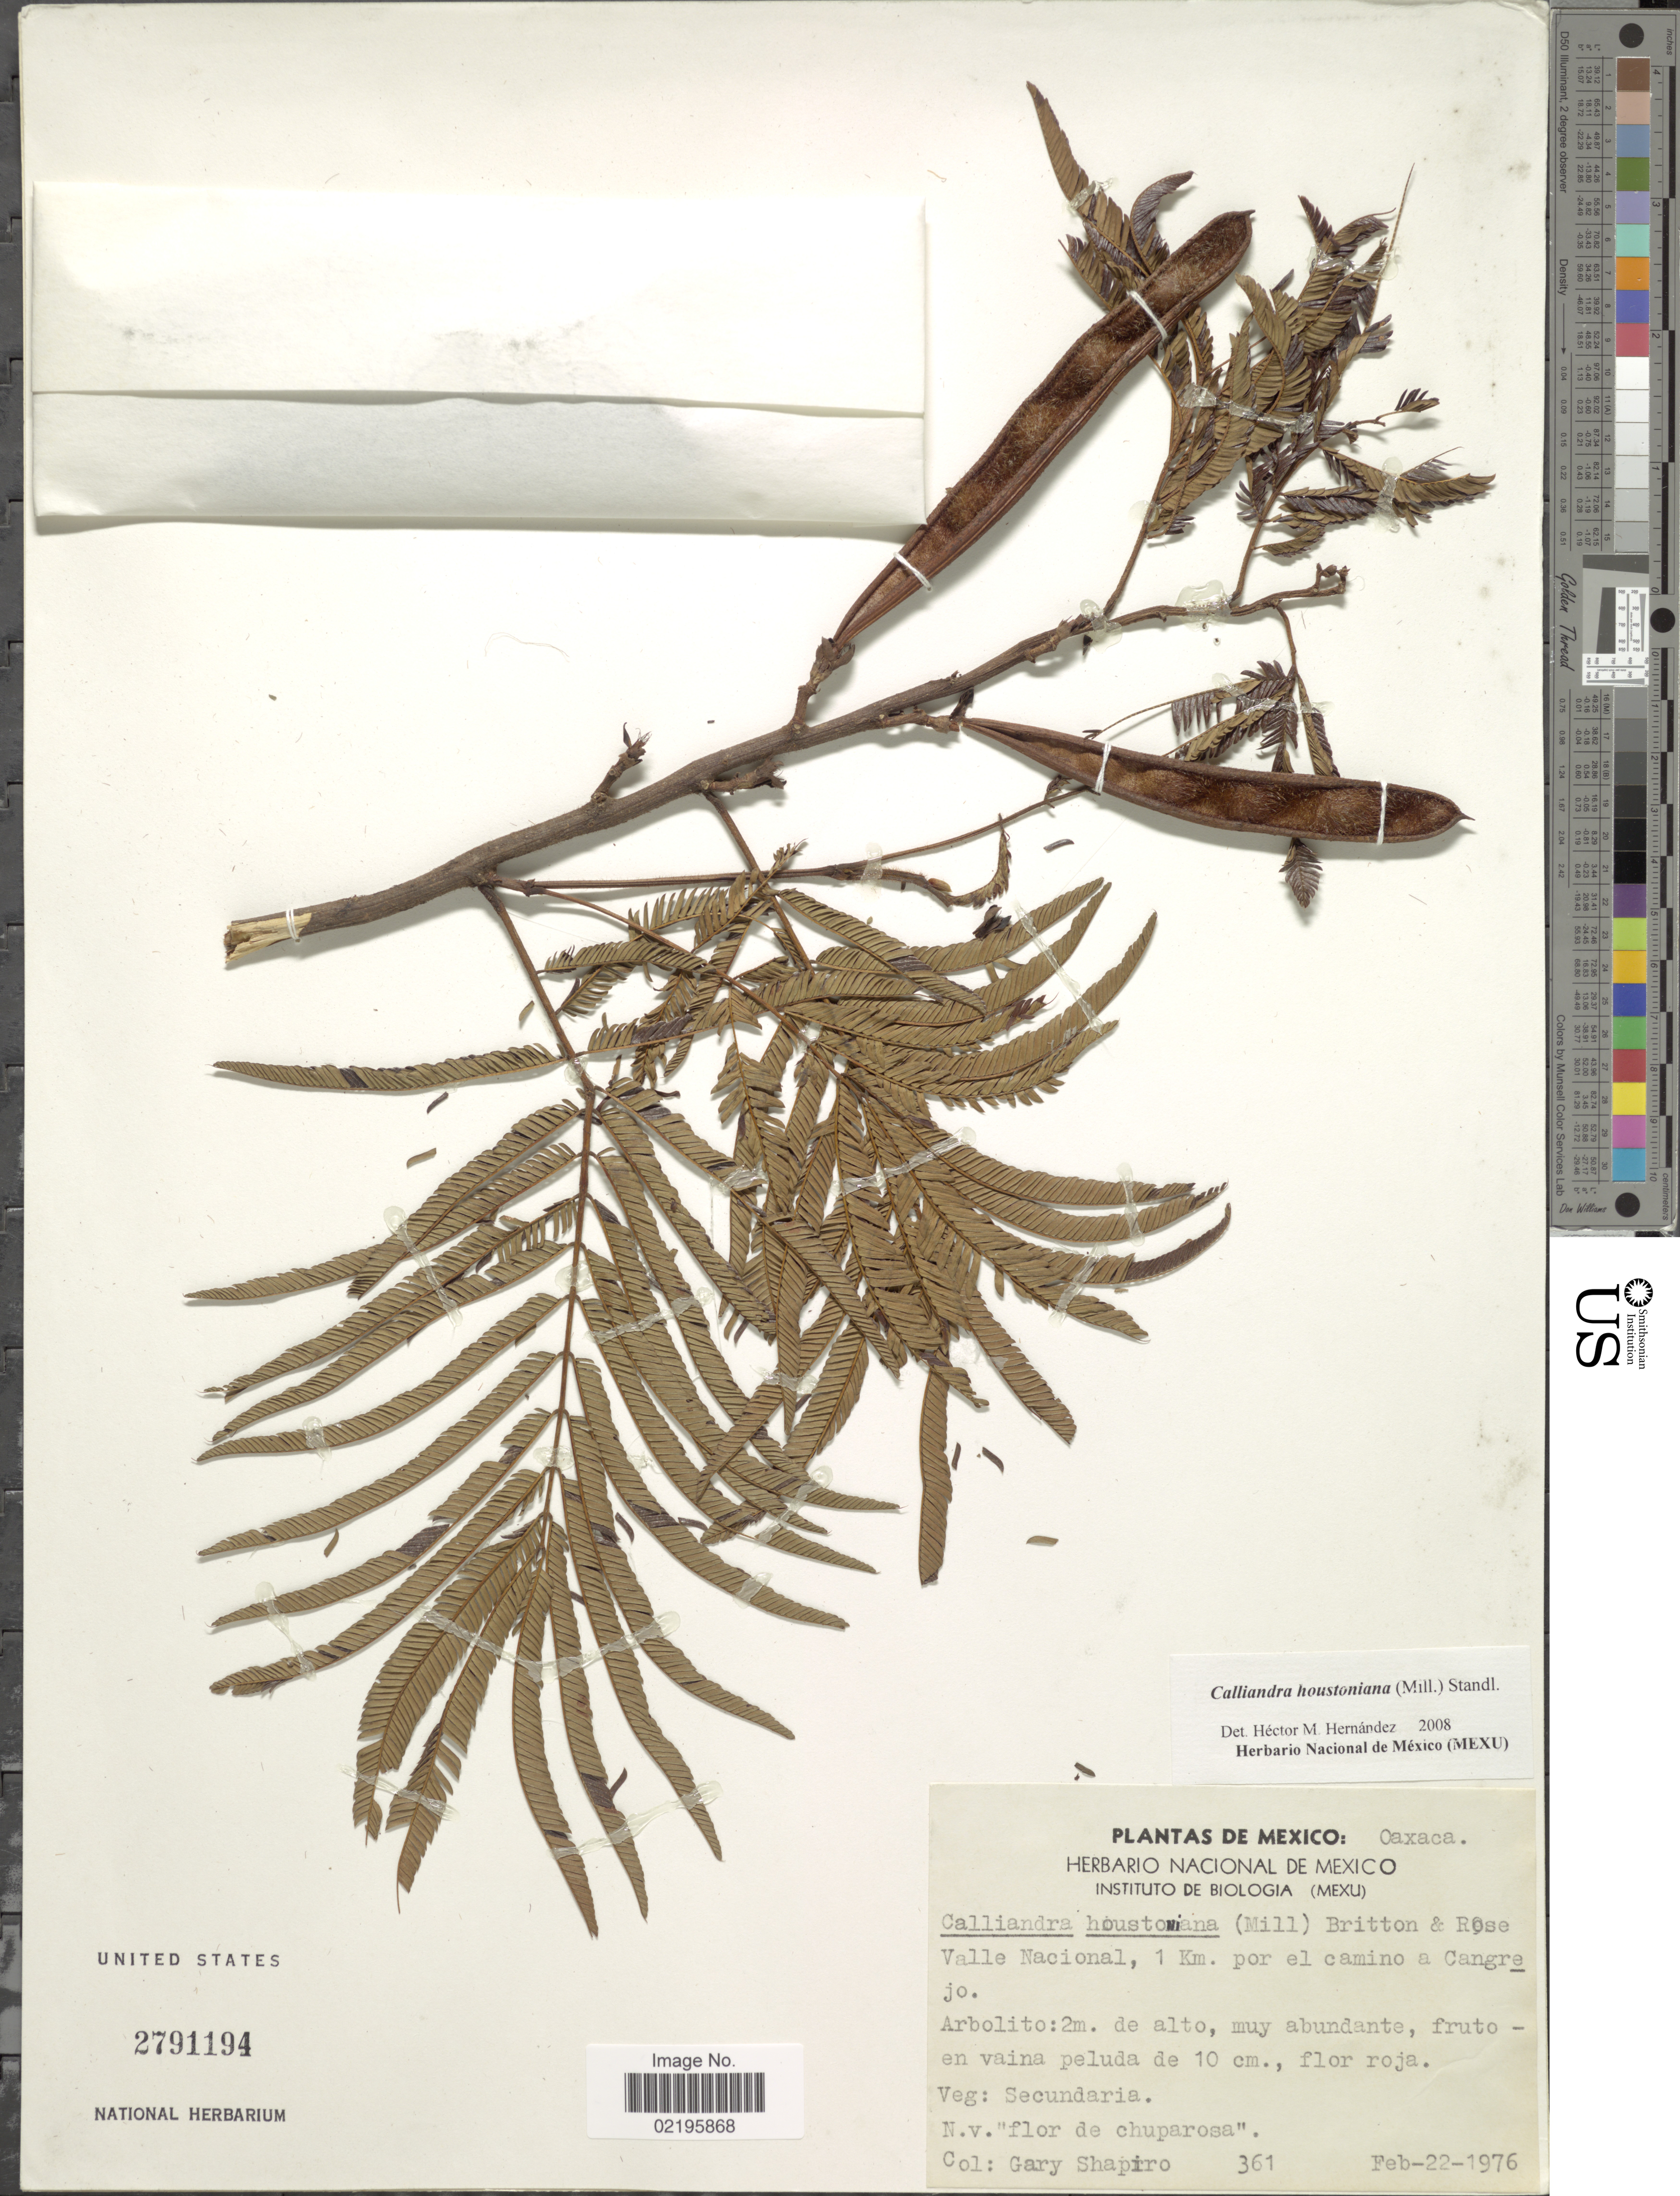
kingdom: Plantae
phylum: Tracheophyta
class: Magnoliopsida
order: Fabales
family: Fabaceae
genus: Calliandra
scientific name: Calliandra houstoniana var. houstoniana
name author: (Mill.) Standl.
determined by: Strong, Mark T., (BOT), Smithsonian Institution - National Museum of Natural History (UNITED STATES)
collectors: G. Shapiro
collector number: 361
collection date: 1976-02-22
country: Mexico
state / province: Oaxaca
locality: Valle Nacional, 1 km. por el camino a Cangrejo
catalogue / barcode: US 2791194